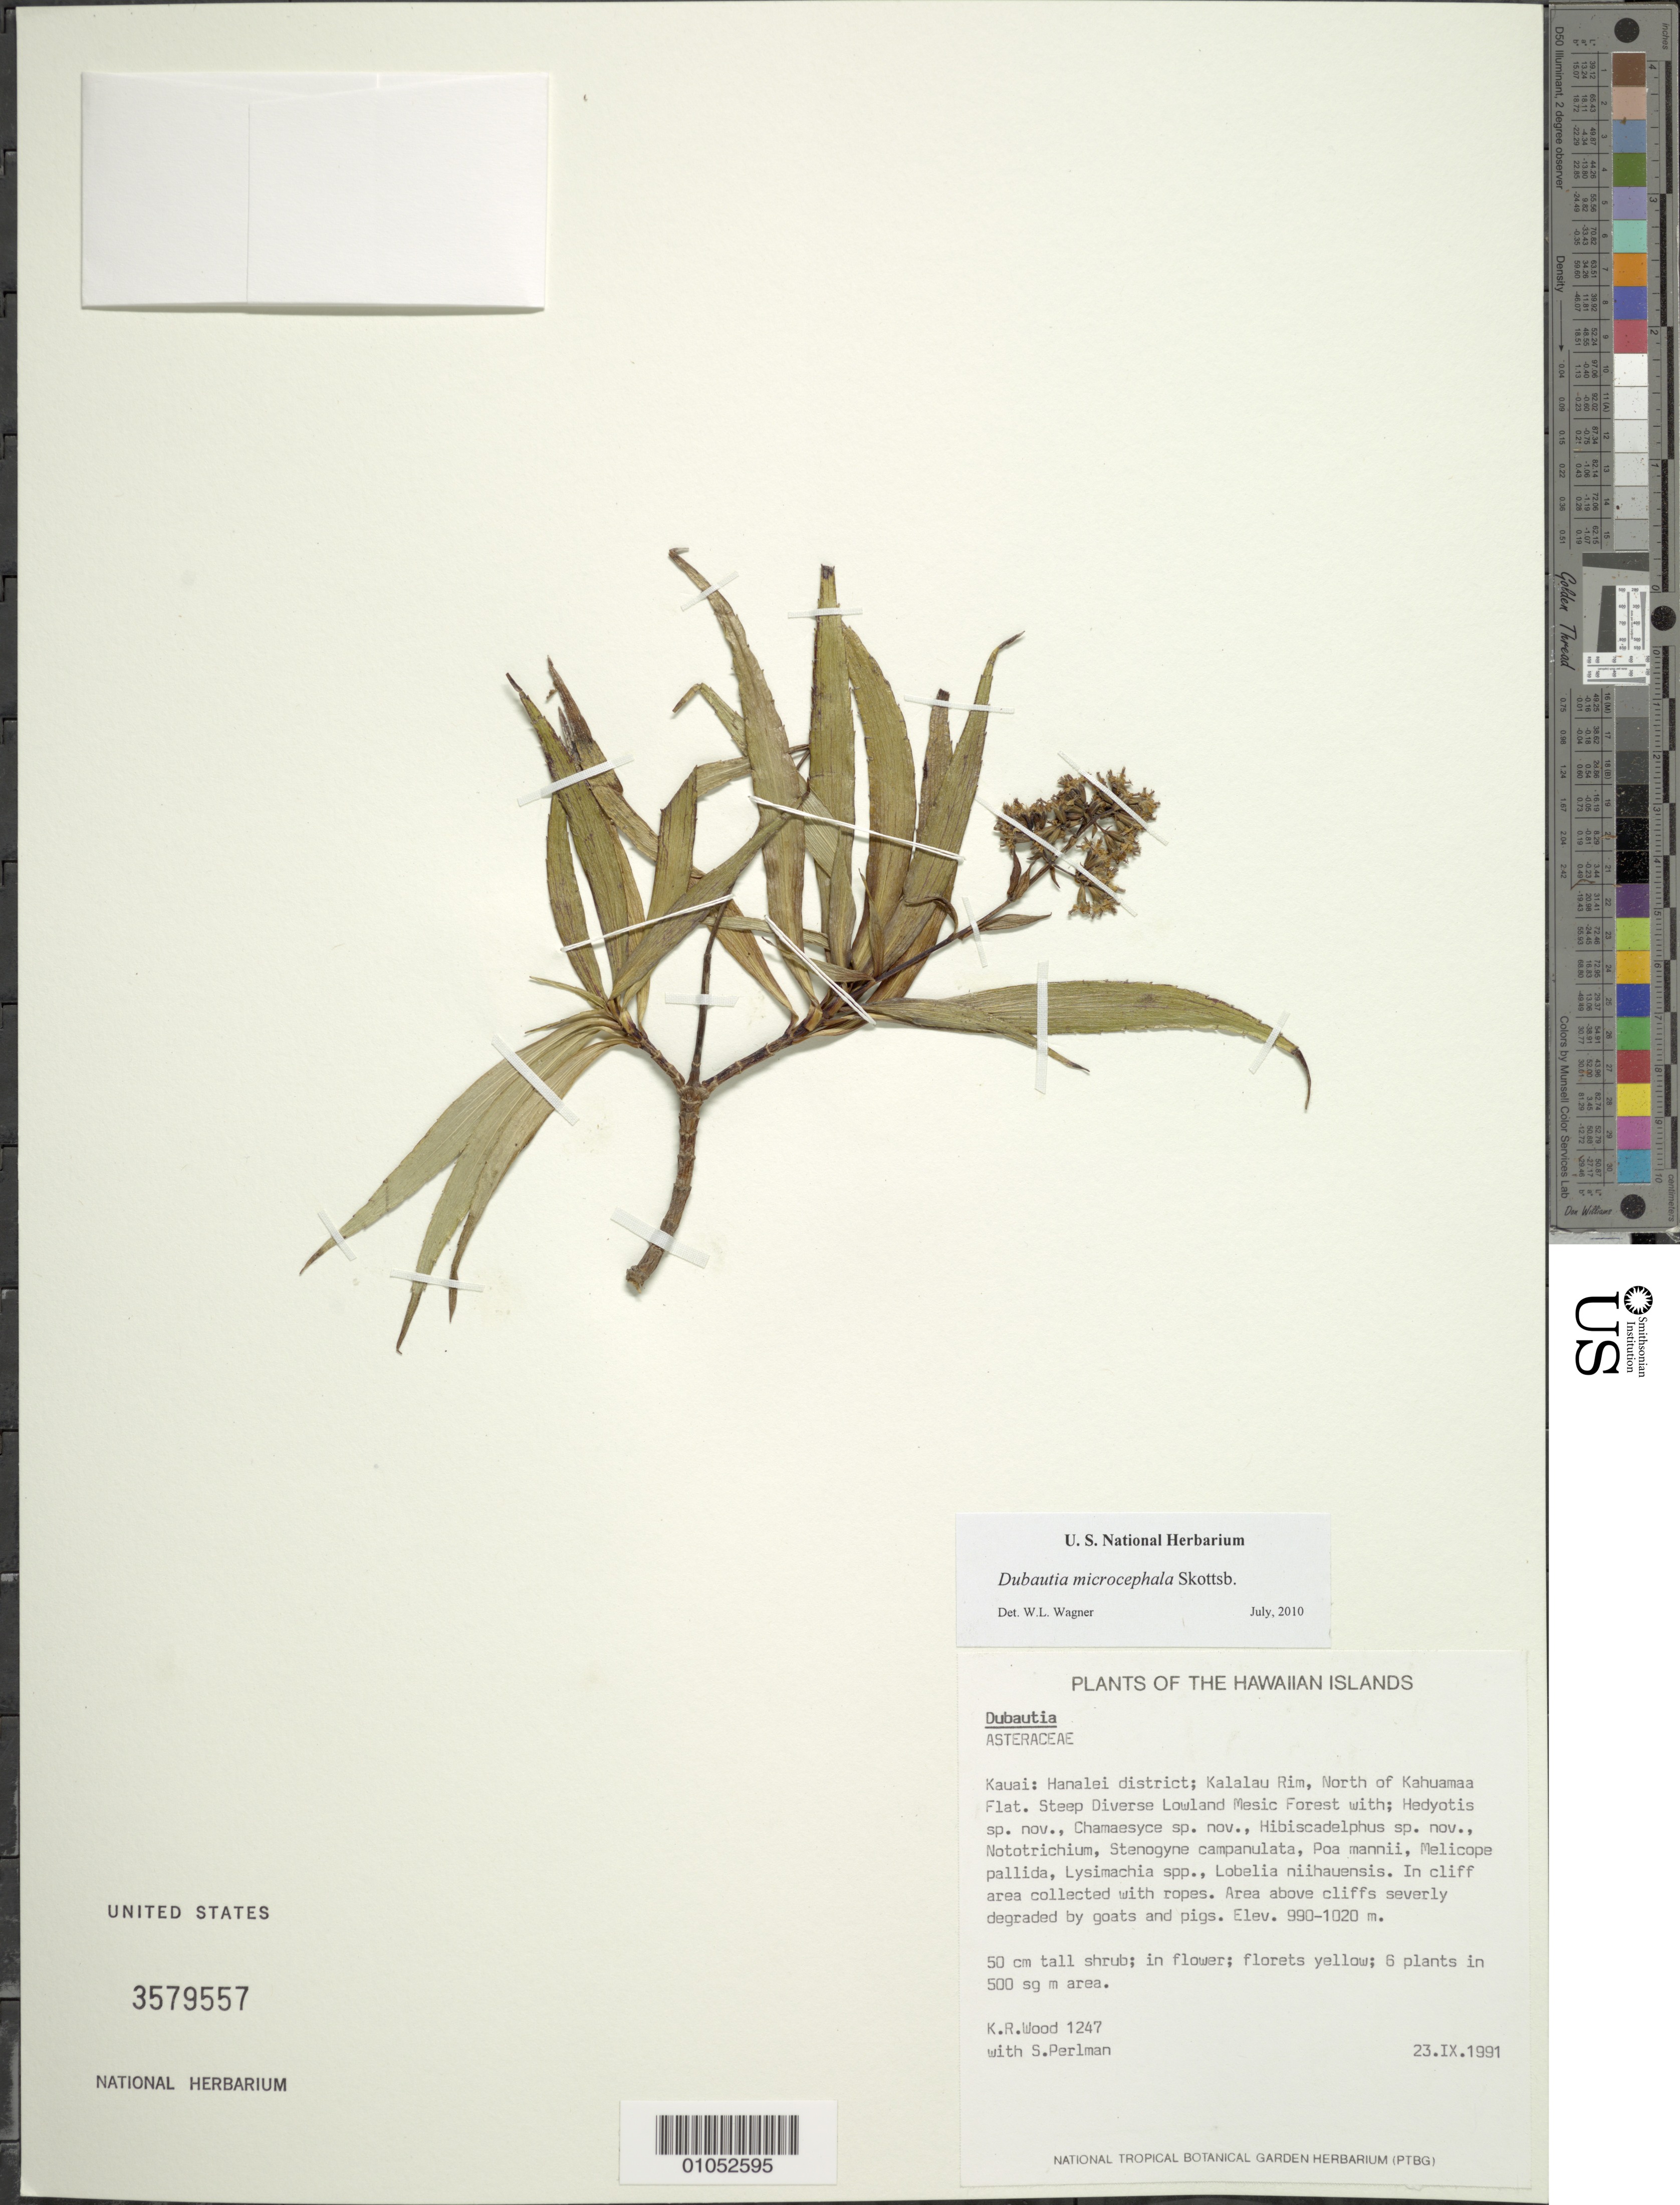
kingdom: Plantae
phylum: Tracheophyta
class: Magnoliopsida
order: Asterales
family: Asteraceae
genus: Dubautia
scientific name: Dubautia microcephala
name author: Skottsb.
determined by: Wagner, W. L., (BOT), Smithsonian Institution - National Museum of Natural History (UNITED STATES)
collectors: K. R. Wood & S. P. Perlman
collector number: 1247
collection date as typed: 23 Sep 1991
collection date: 1991-09-23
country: United States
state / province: Hawaii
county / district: Kauai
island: Kaua'i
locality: Hanalei District, Kalalau Rim, North of Kahuamaa Flat.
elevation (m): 990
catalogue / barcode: US 3579557